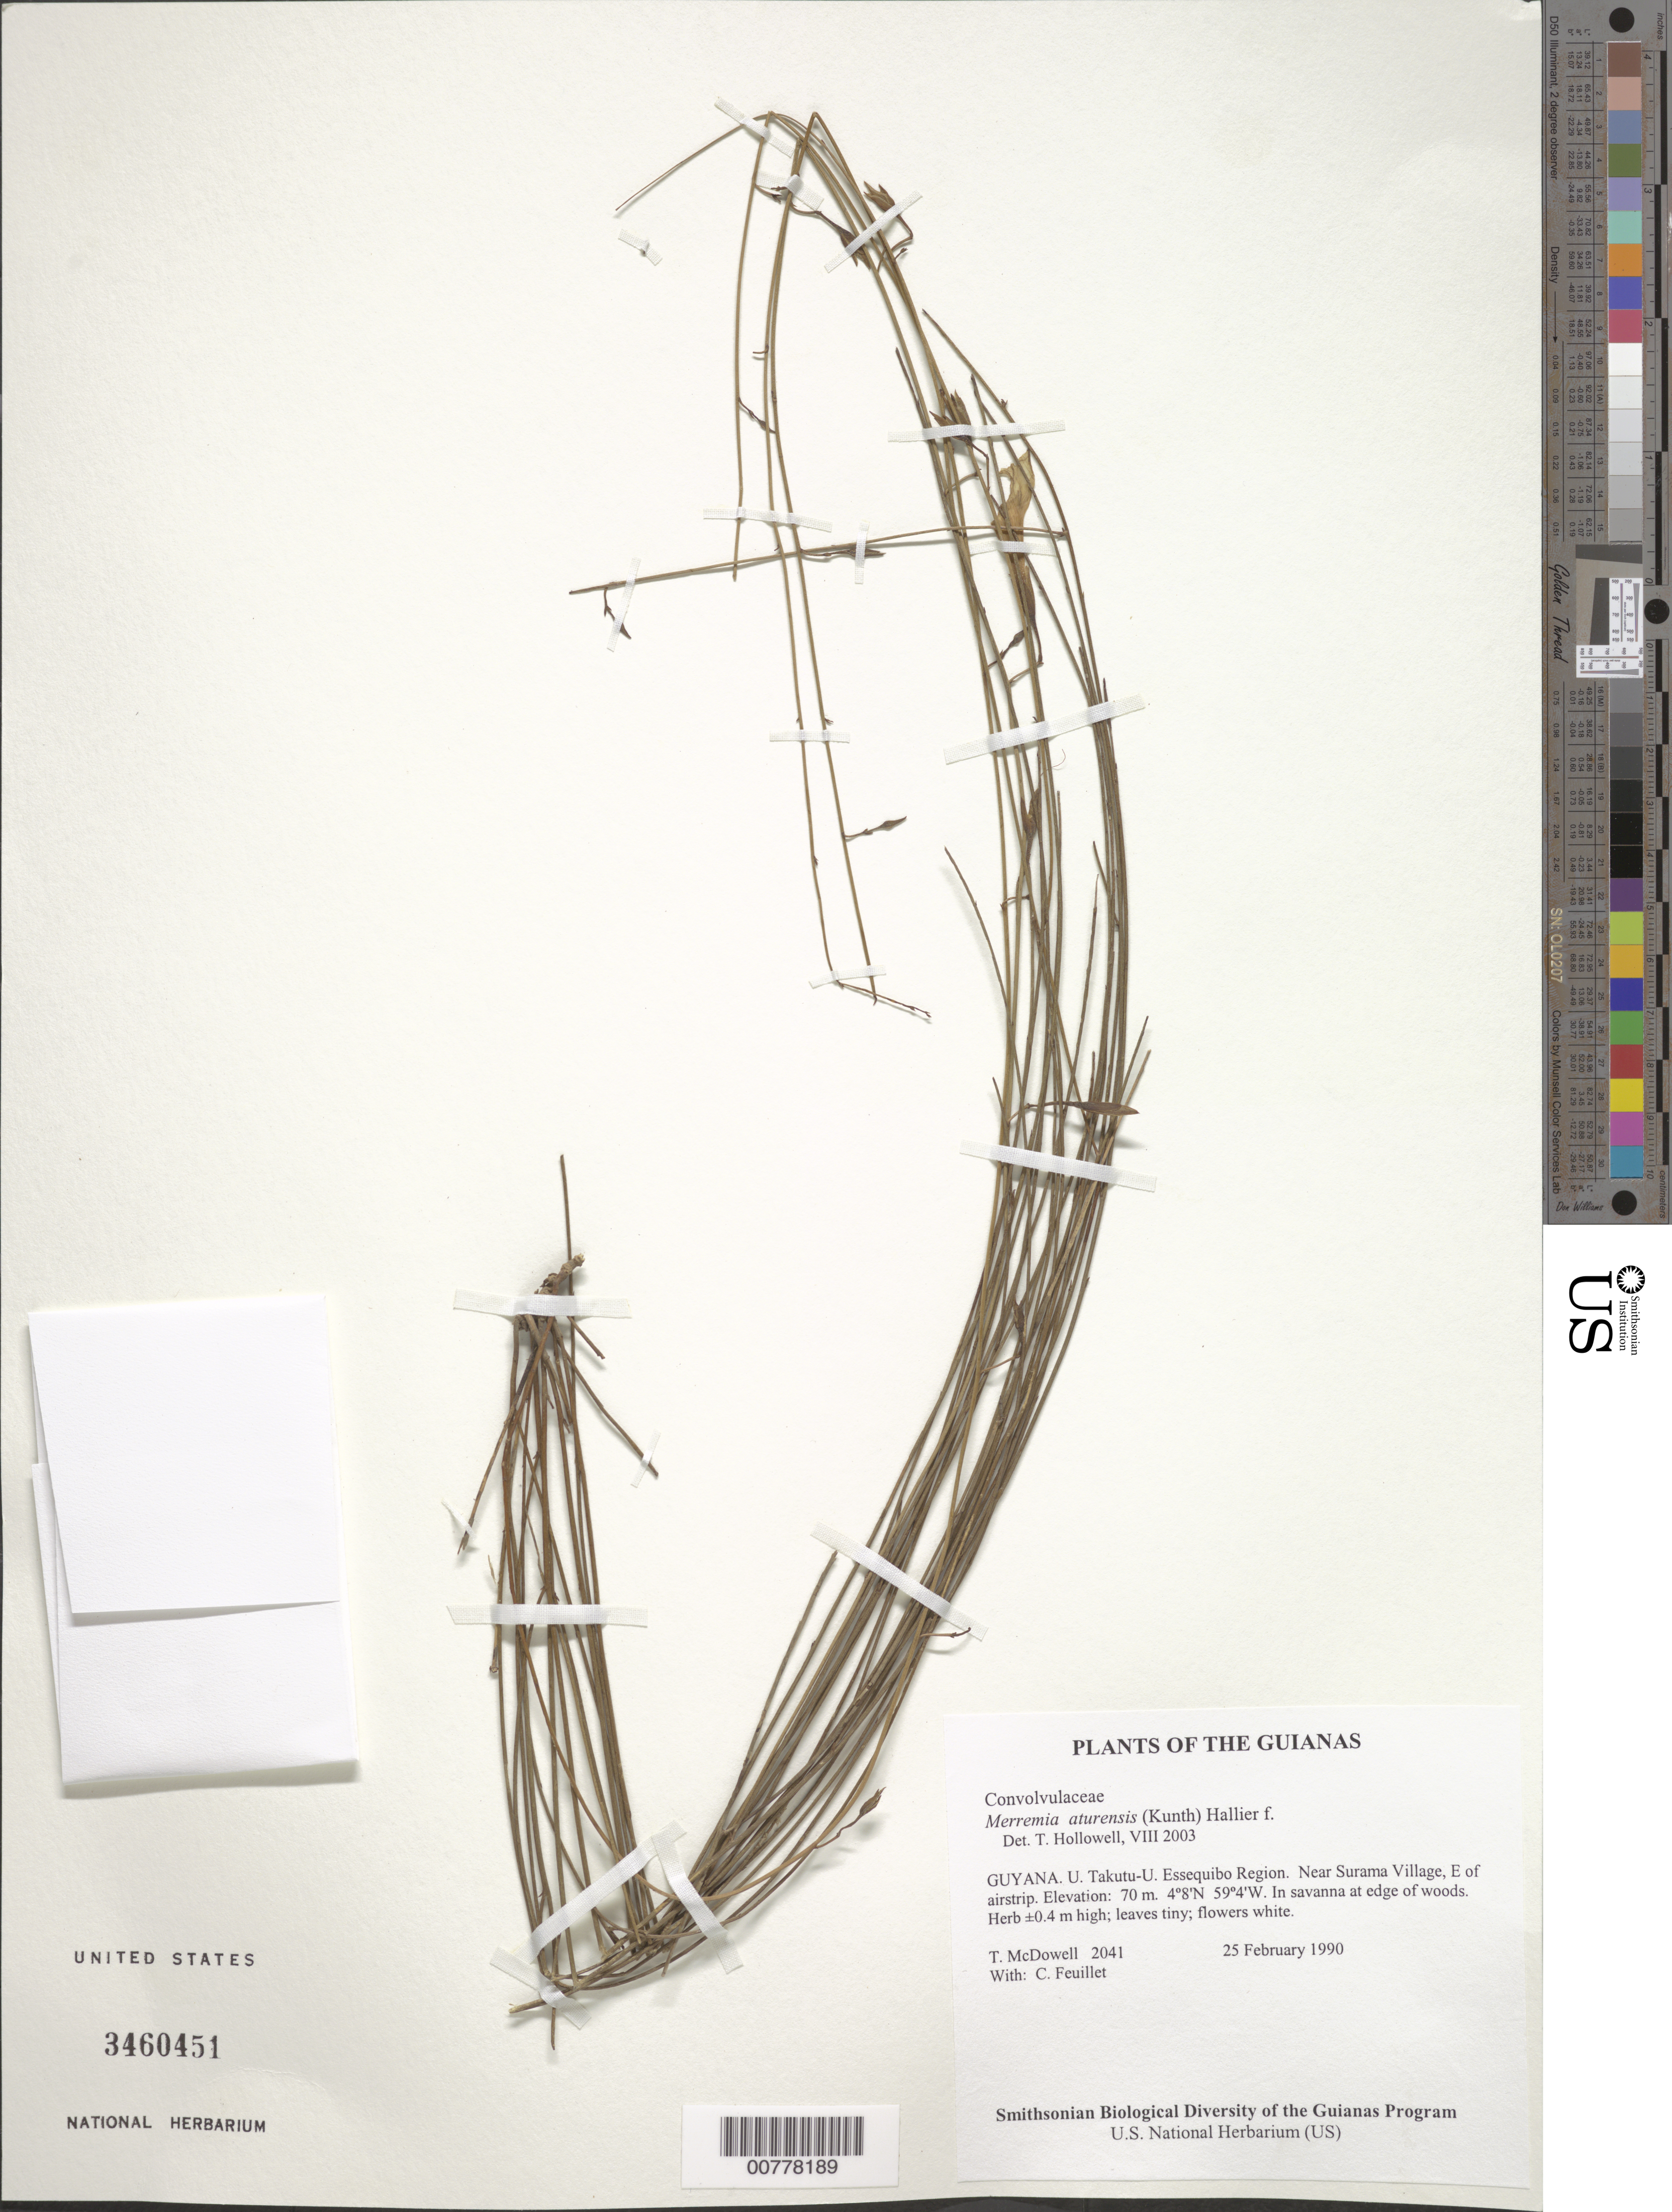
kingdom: Plantae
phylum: Tracheophyta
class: Magnoliopsida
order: Solanales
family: Convolvulaceae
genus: Distimake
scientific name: Distimake aturensis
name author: (Kunth) A. R. Simões & Staples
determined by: Strong, Mark T., (BOT), Smithsonian Institution - National Museum of Natural History (UNITED STATES)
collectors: T. McDowell & C. Feuillet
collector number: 2041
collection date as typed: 25 February 1990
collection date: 1990-02-25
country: Guyana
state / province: U. Takutu-U. Essequibo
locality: Near Surama Village, E of airstrip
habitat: In savanna at edge of woods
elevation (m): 70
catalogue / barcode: US 3460451